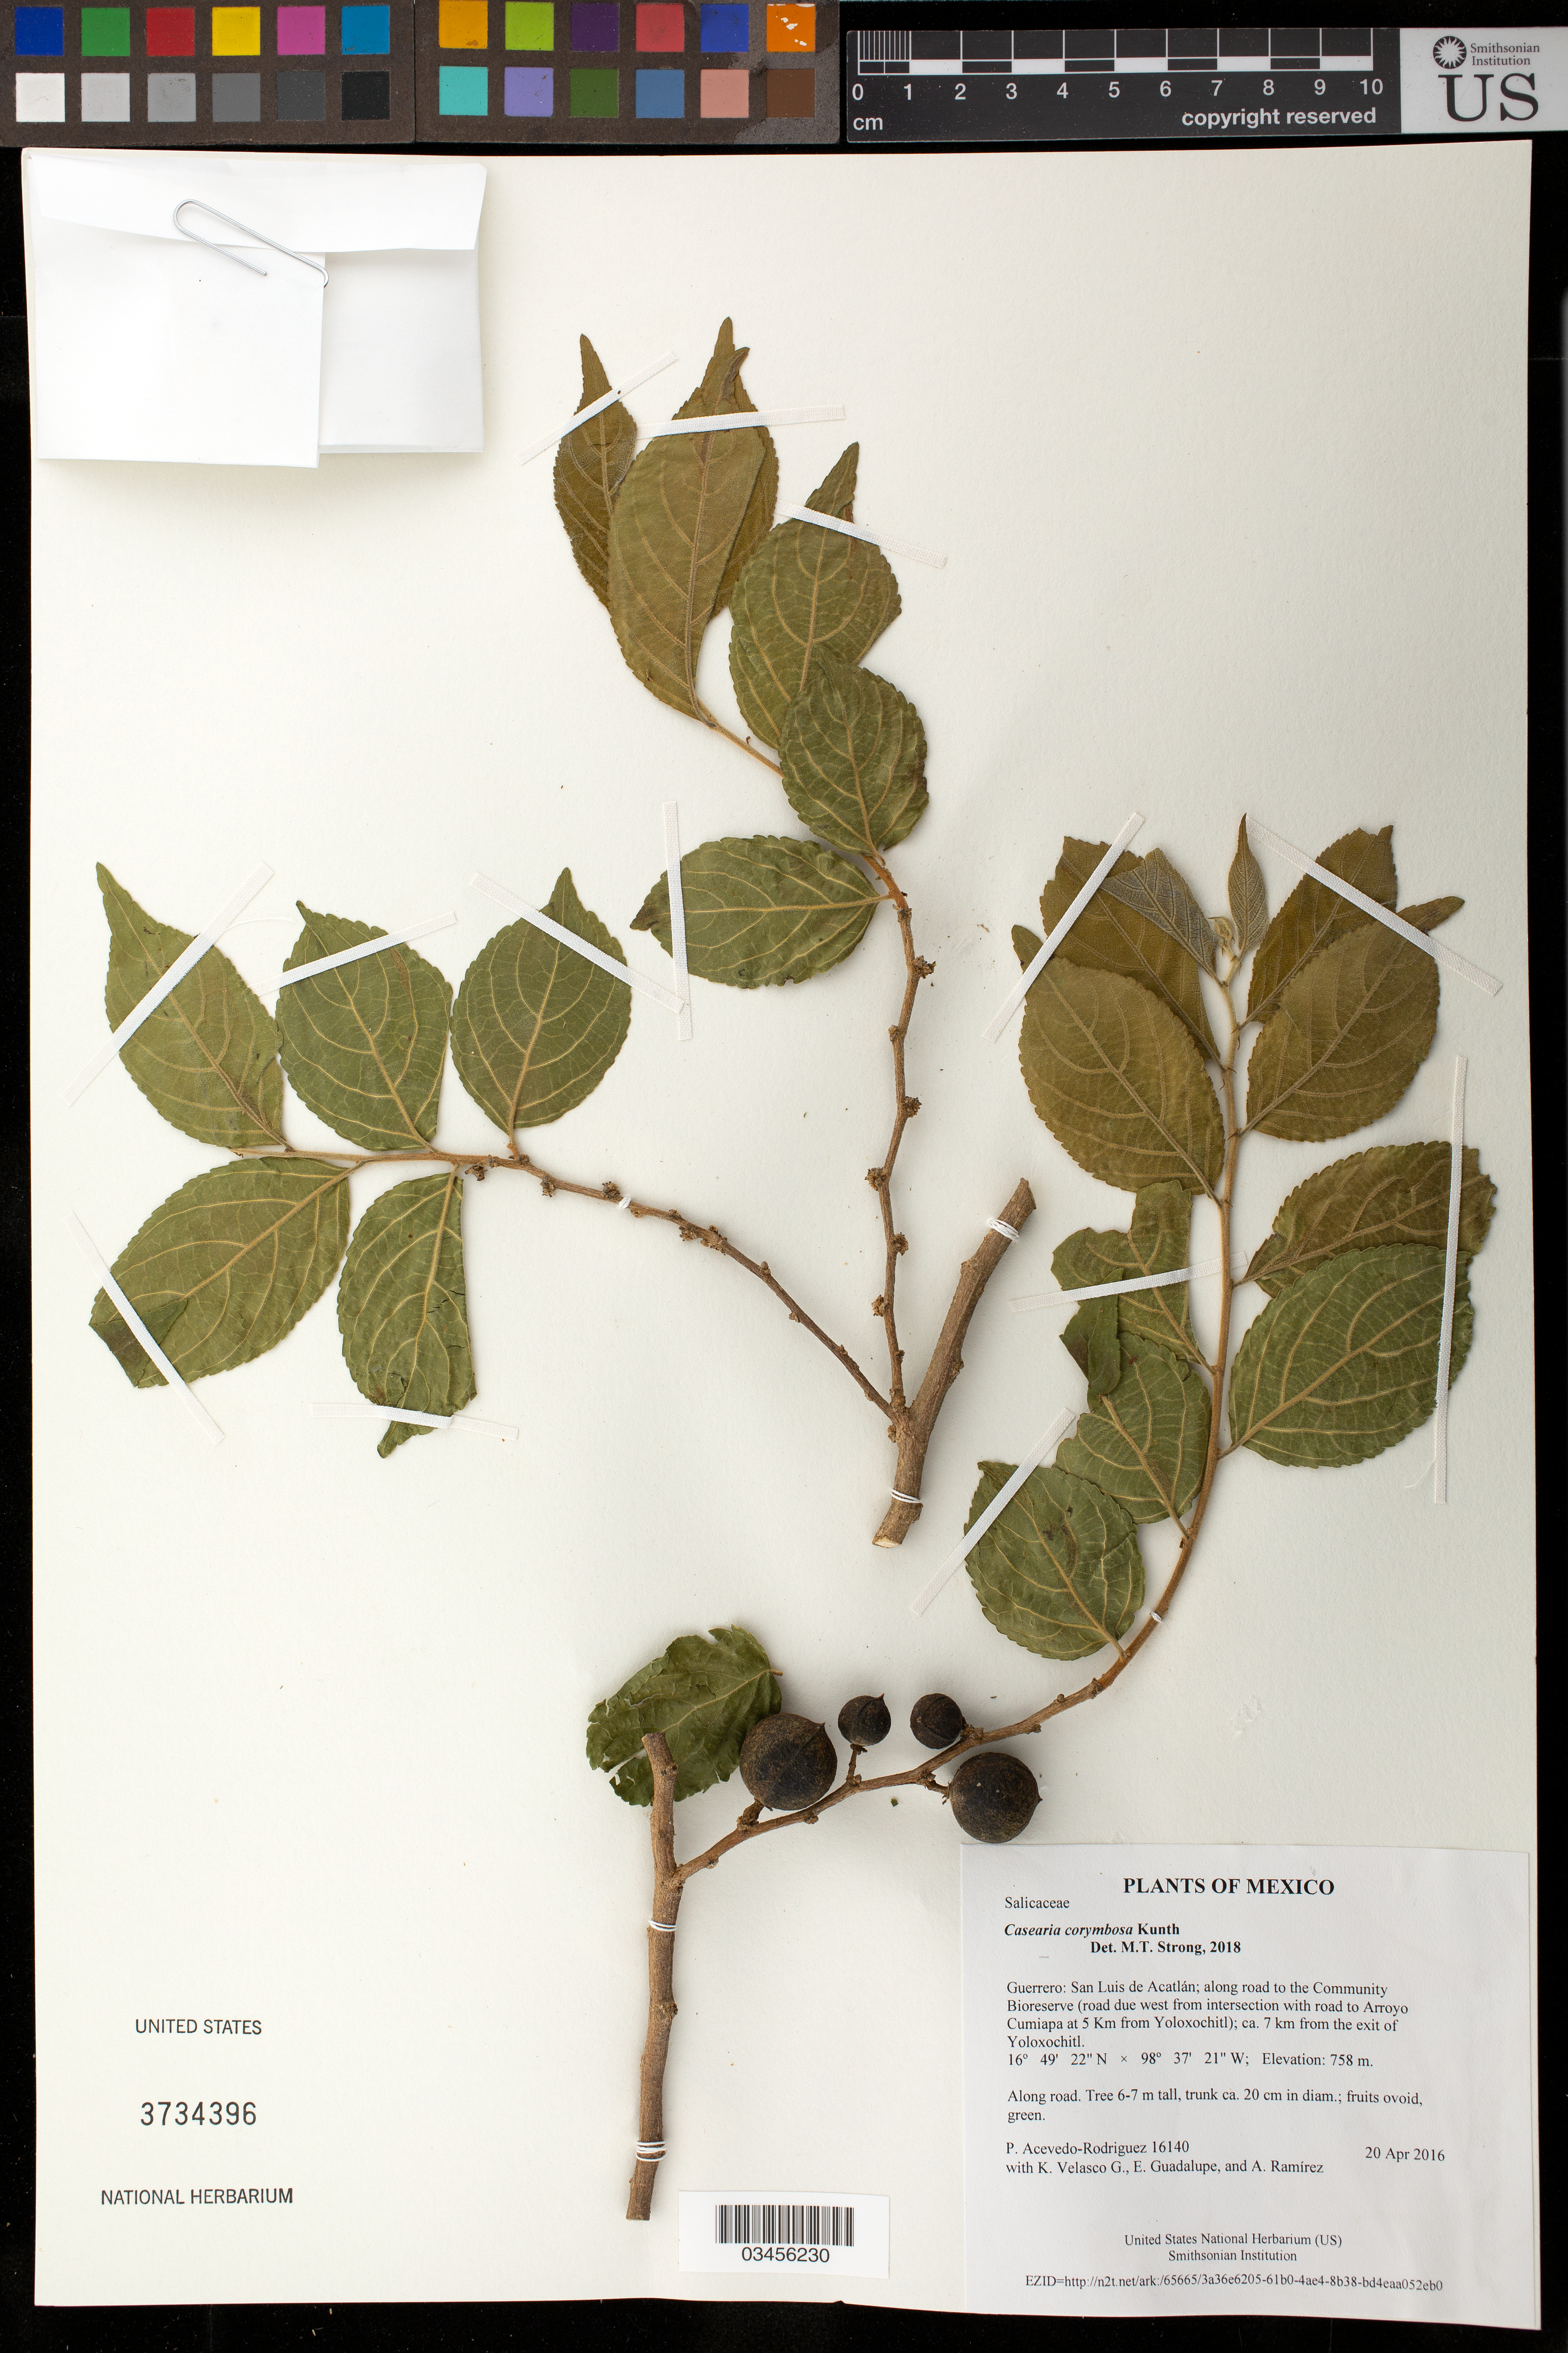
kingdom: Plantae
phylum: Tracheophyta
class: Magnoliopsida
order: Malpighiales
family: Salicaceae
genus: Casearia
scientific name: Casearia corymbosa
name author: Kunth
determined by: Strong, Mark T., (BOT), Smithsonian Institution - National Museum of Natural History (UNITED STATES)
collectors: P. Acevedo-Rodr., K. Velasco G., E. Guadalupe & A. Ramírez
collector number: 16140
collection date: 2016-04-20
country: Mexico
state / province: Guerrero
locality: San Luis de Acatlán; along road to the Community Bioreserve (rd due west from intersection with rd to Arroyo Cumiapa at 5 Km from Yoloxochitl); ca. 7 km from the exit of Yoloxochitl.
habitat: Along road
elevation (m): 758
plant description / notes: US, NY, MO, K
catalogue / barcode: US 3734396